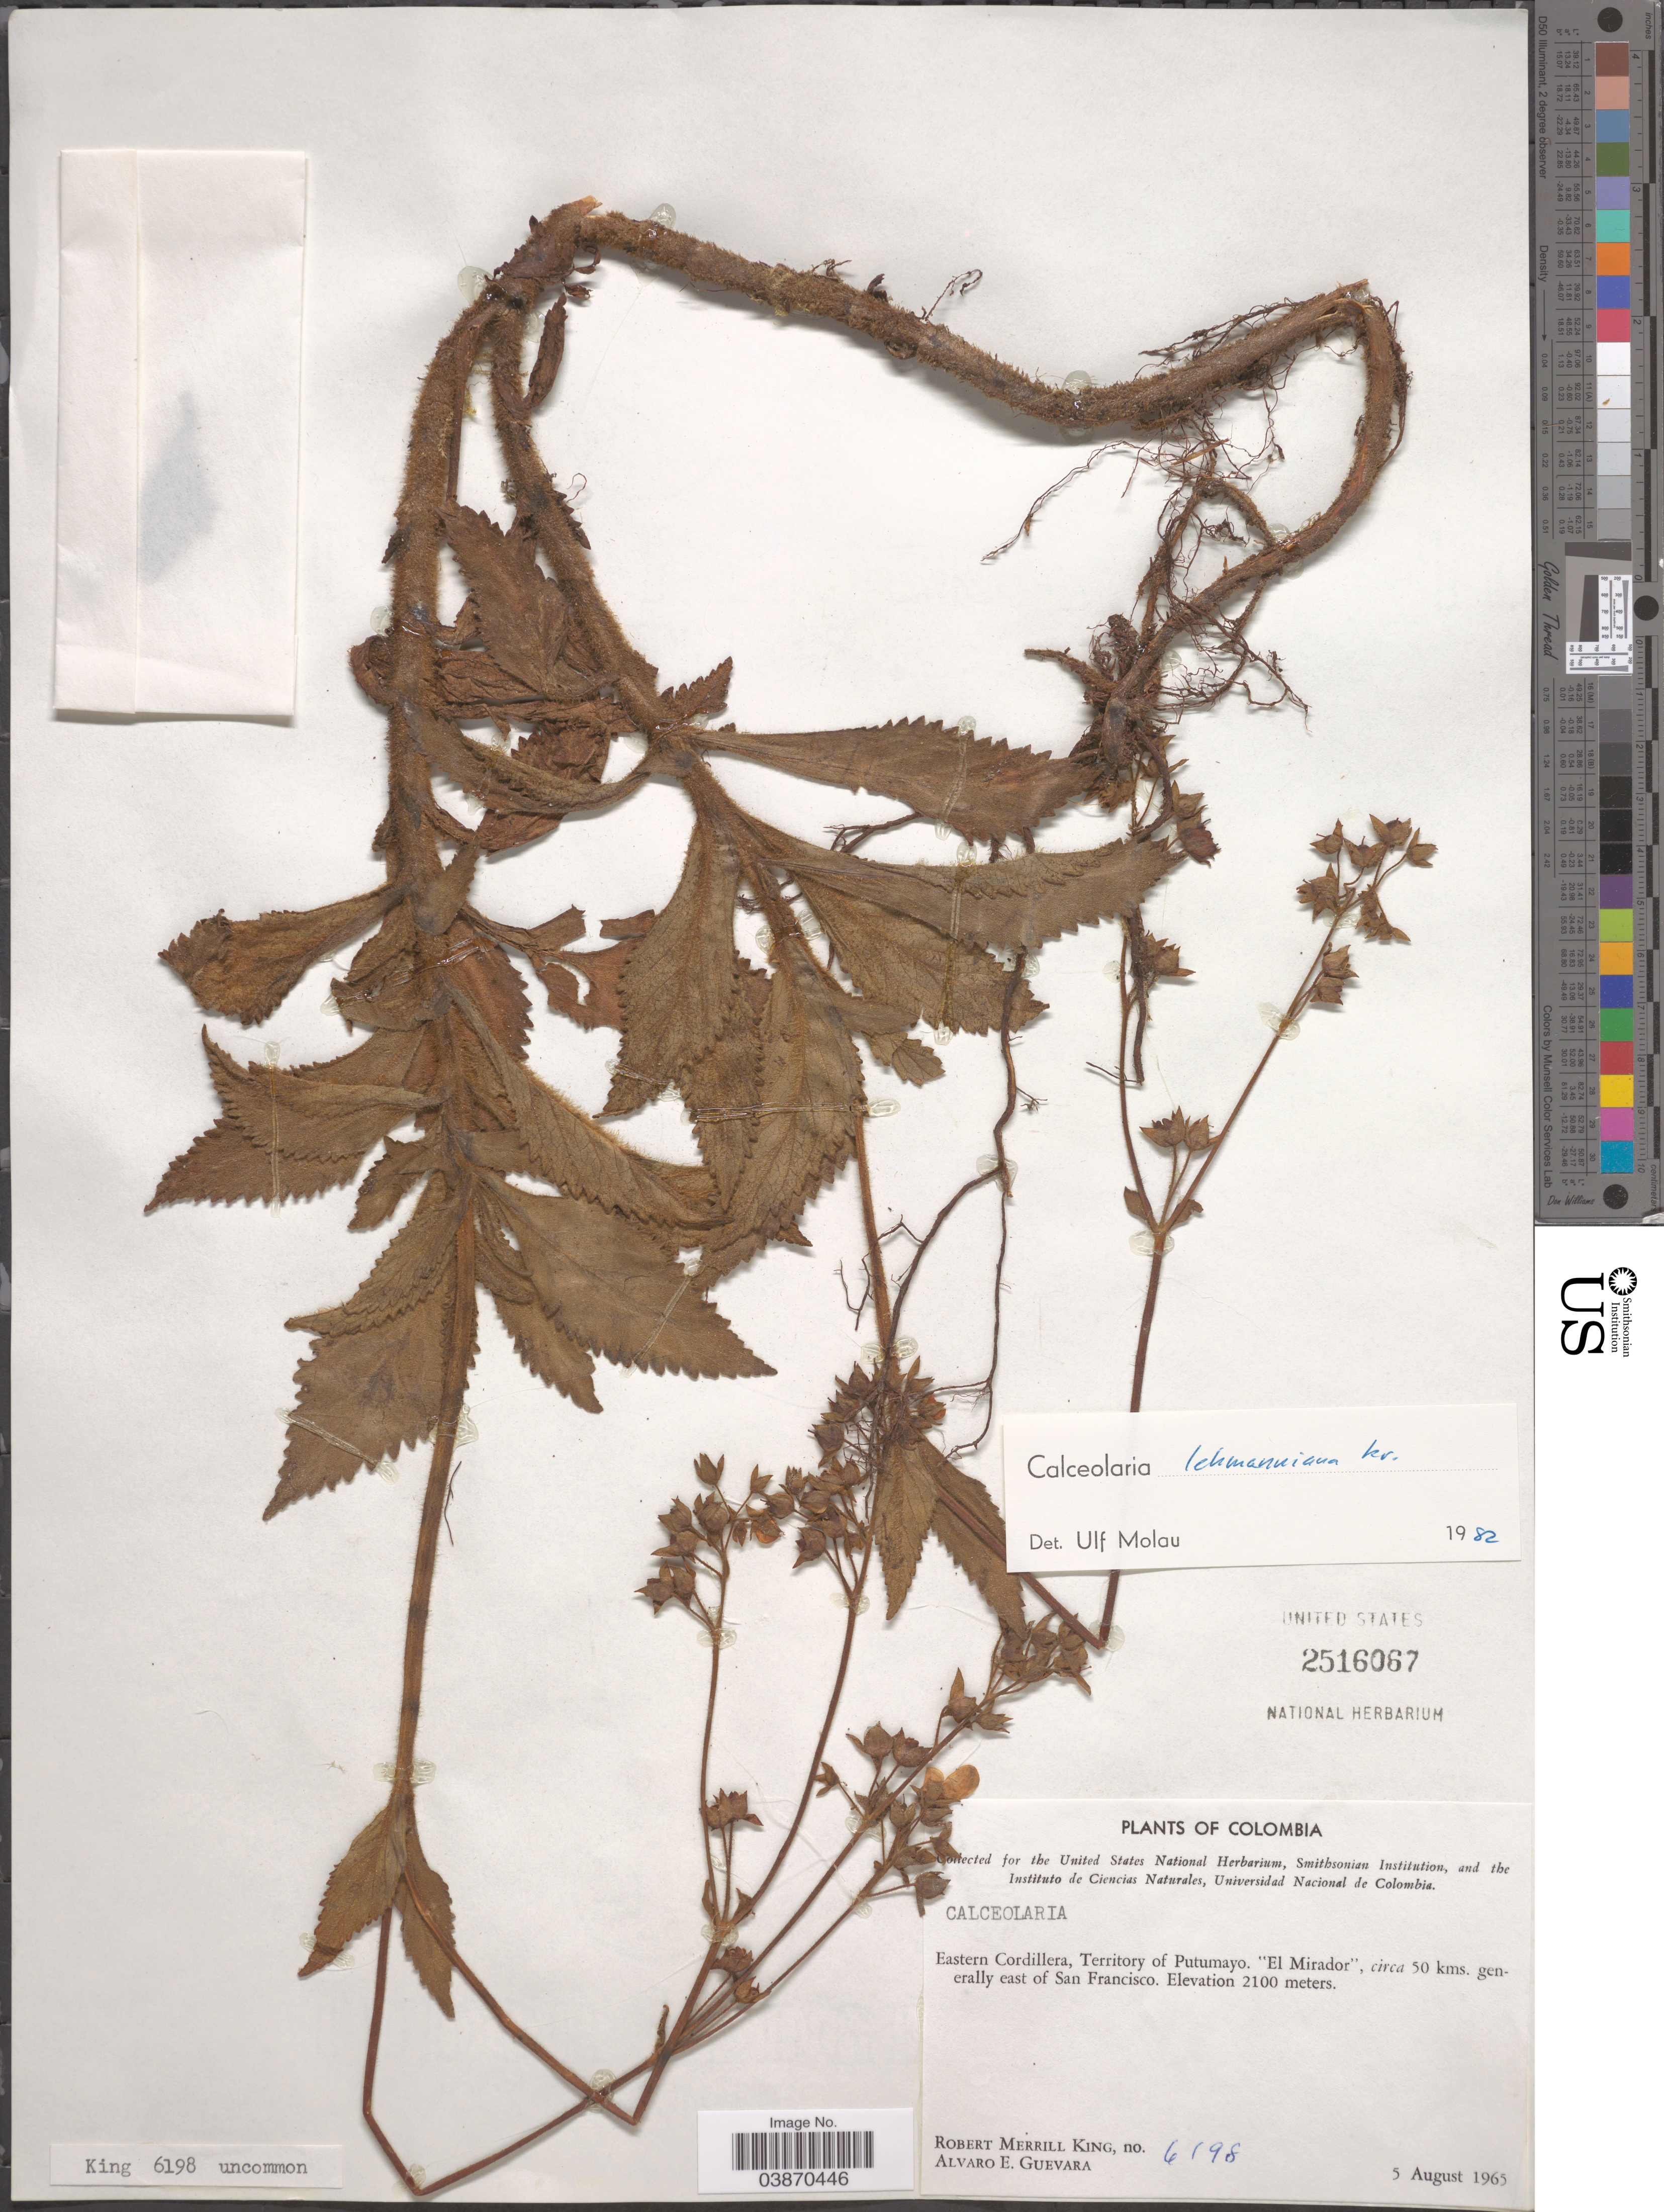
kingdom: Plantae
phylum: Tracheophyta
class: Magnoliopsida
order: Lamiales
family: Calceolariaceae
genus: Calceolaria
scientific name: Calceolaria lehmanniana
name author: Kraenzl.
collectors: R. M. King & A. E. Guevara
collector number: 6198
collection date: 1965-08-05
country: Colombia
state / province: Putumayo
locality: Eastern Cordillera, Territory of Putumayo. 'El Mirador', circa 50 kms. generally east of San Francisco.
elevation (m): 2100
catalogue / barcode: US 2516067